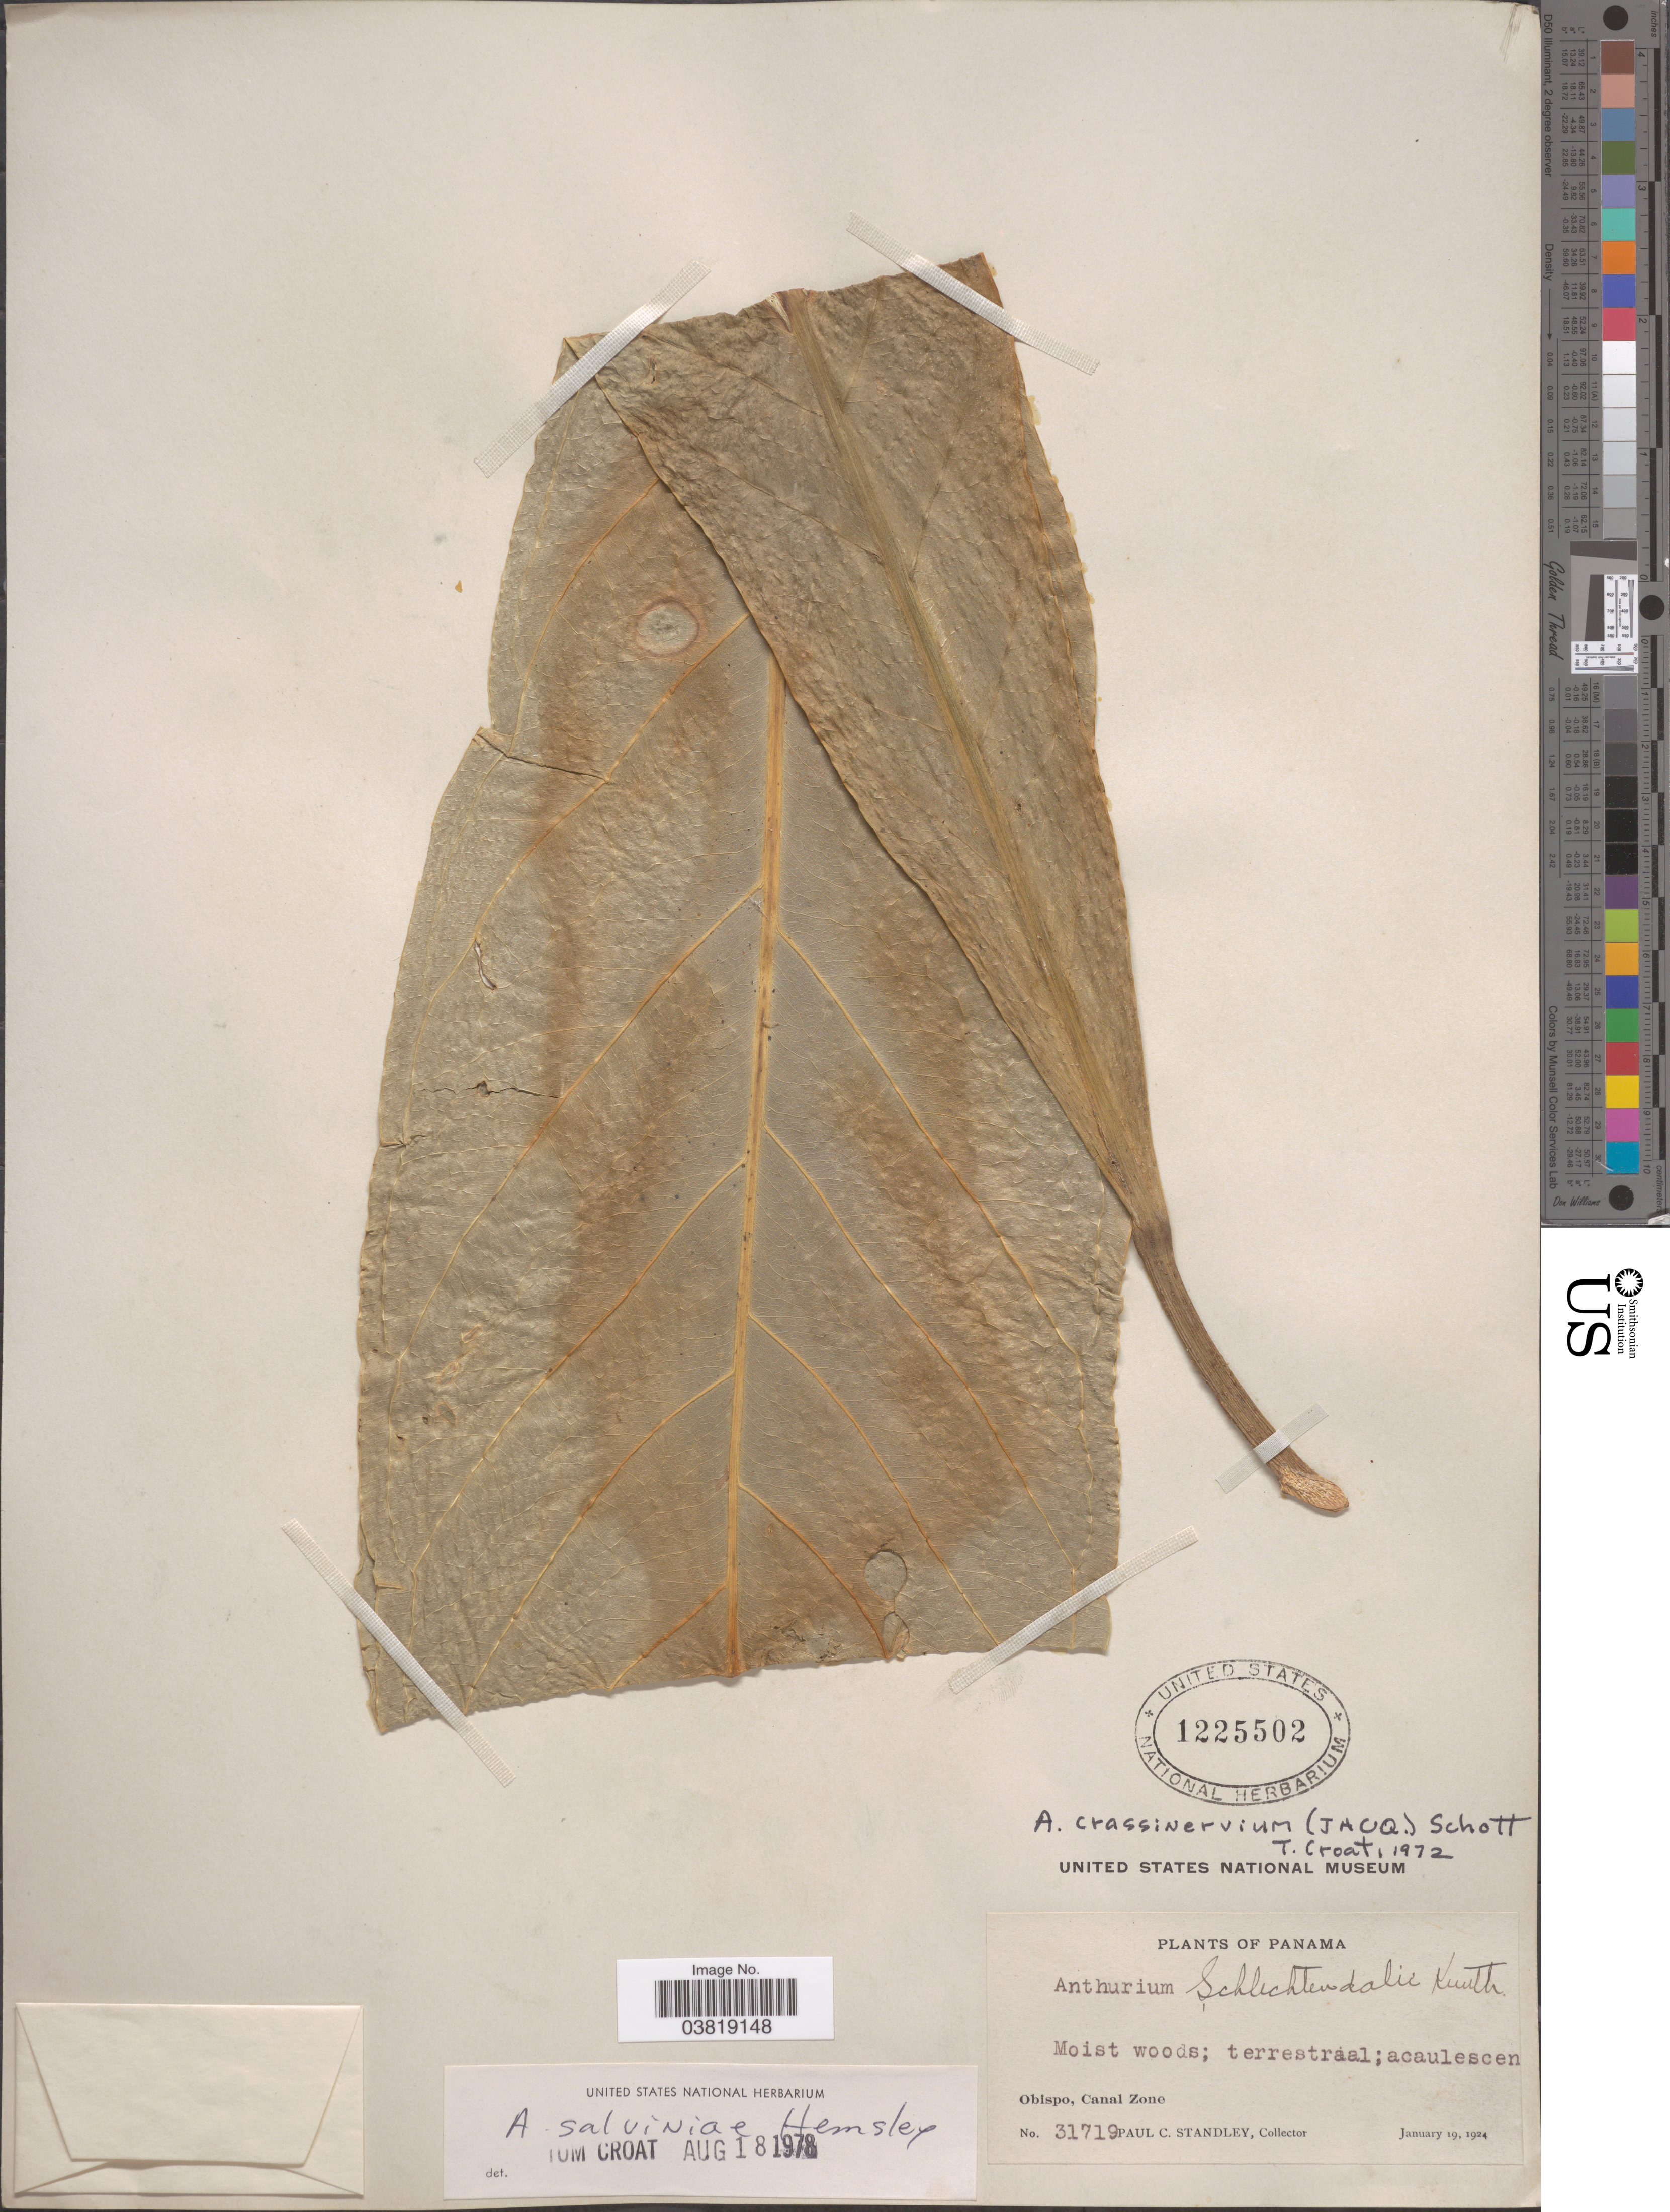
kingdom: Plantae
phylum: Tracheophyta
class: Liliopsida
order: Alismatales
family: Araceae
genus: Anthurium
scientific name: Anthurium salvinii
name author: Hemsl.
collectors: P. C. Standley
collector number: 31719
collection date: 1924-01-19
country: Panama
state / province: Colón / Panamá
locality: Obispo, Canal Zone.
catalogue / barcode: US 1225502